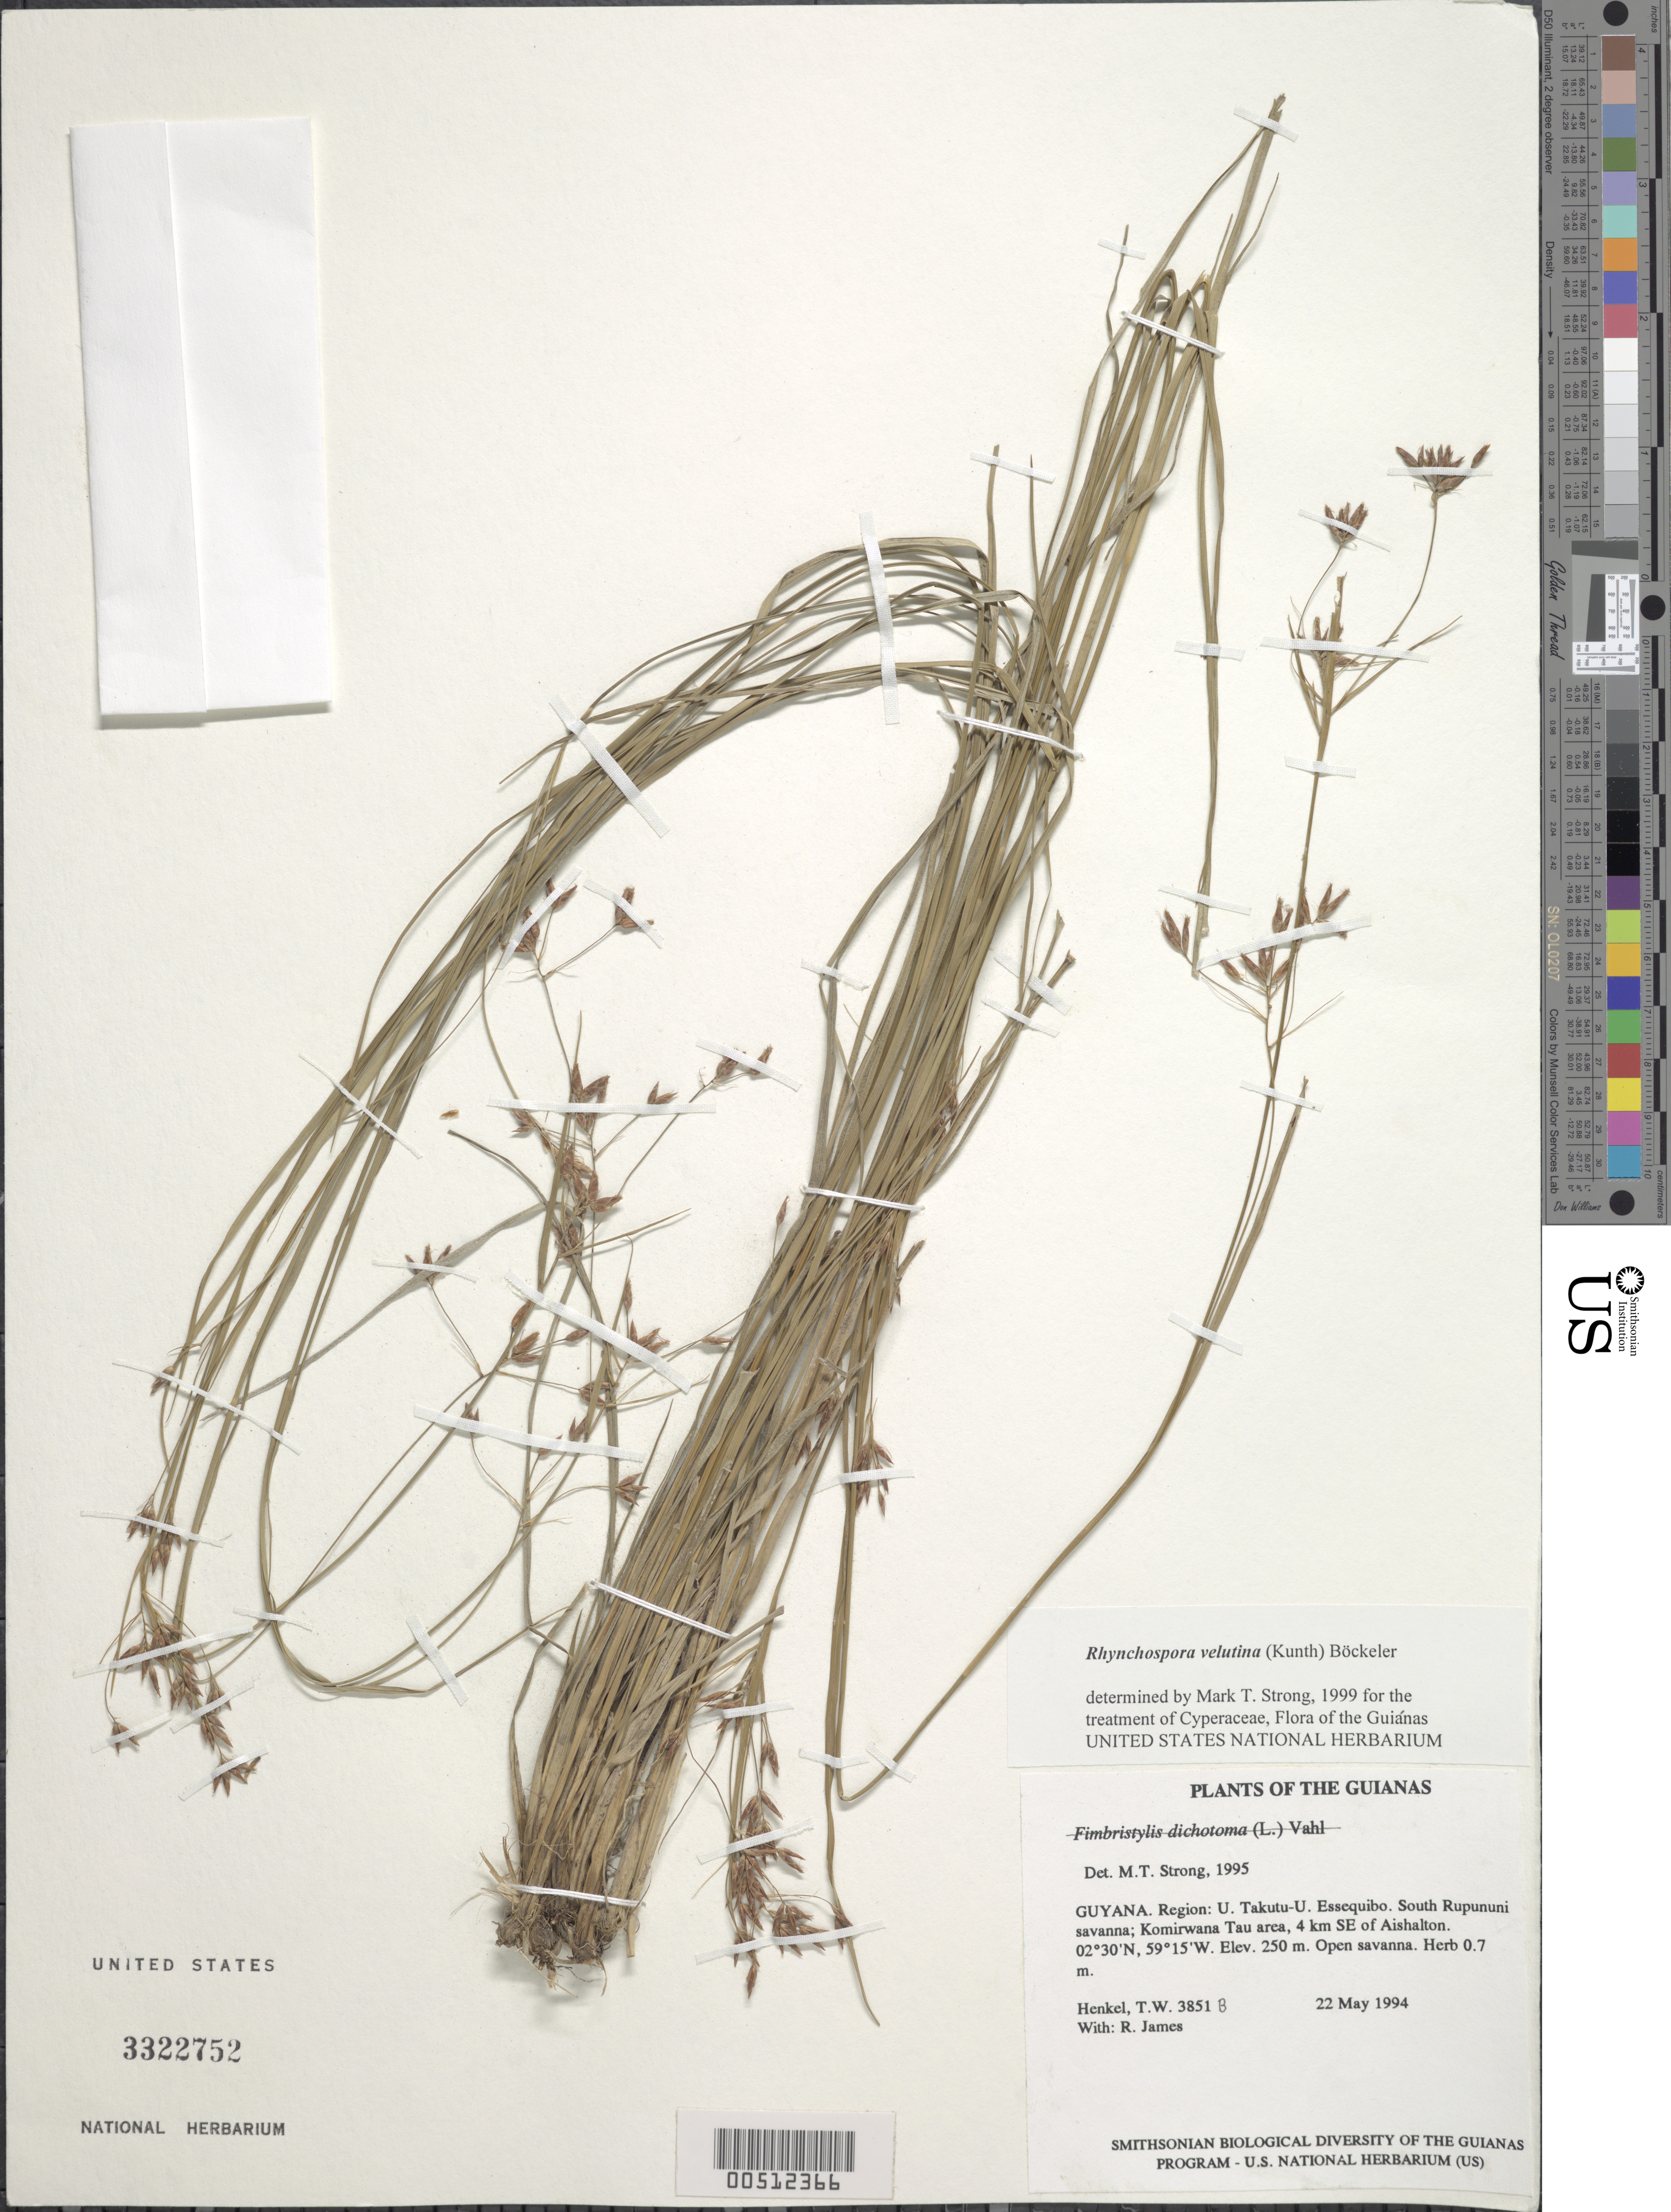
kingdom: Plantae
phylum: Tracheophyta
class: Liliopsida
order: Poales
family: Cyperaceae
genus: Fimbristylis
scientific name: Fimbristylis dichotoma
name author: (L.) Vahl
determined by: Strong, M. T., (US), Smithsonian Institution - National Museum of Natural History (UNITED STATES)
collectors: T. Henkel & R. James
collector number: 3851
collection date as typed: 22 May 1994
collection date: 1994-05-22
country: Guyana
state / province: U. Takutu-U. Essequibo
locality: South Rupununi savanna; Komirwana Tau area, 4 km SE of Aishalton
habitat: Open savanna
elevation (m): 250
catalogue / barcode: US 3322752